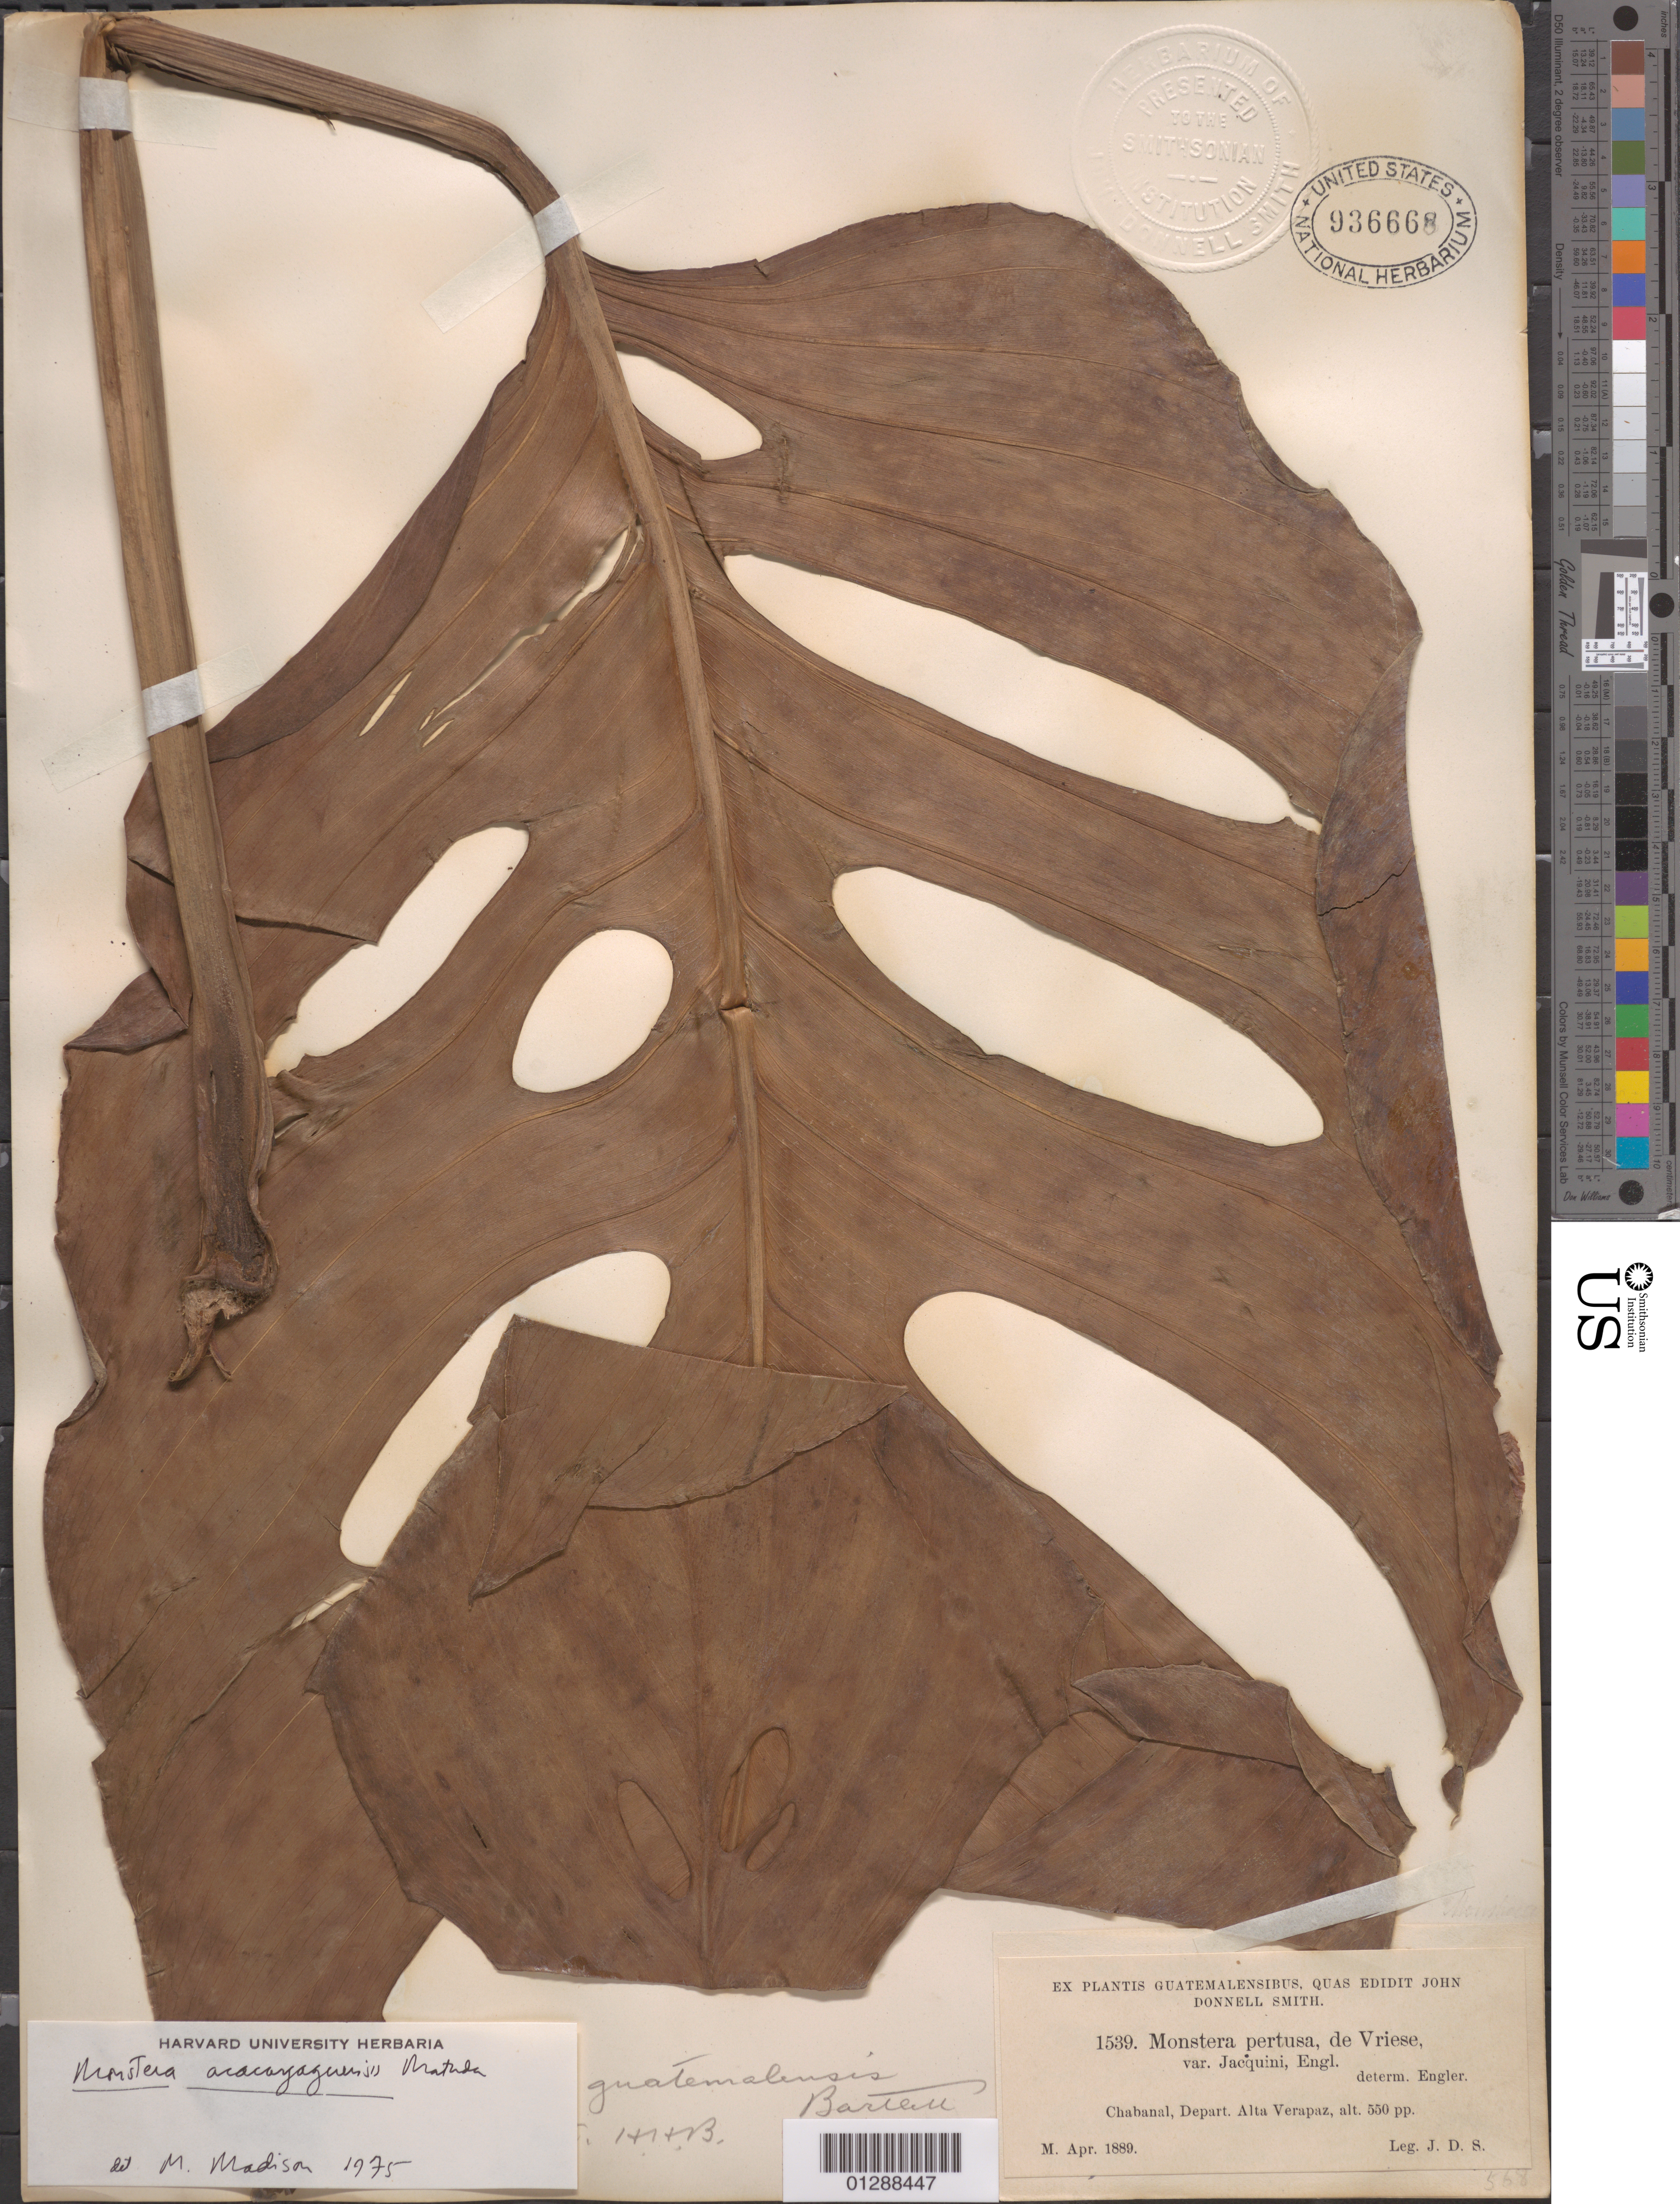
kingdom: Plantae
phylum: Tracheophyta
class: Liliopsida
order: Alismatales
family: Araceae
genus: Monstera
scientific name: Monstera acacoyaguensis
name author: Matuda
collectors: J. Donnell Smith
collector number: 1539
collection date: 1889-04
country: Guatemala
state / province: Alta Verapaz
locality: Chabanal, Depart. Alta Verapaz.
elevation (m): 168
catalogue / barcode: US 936668